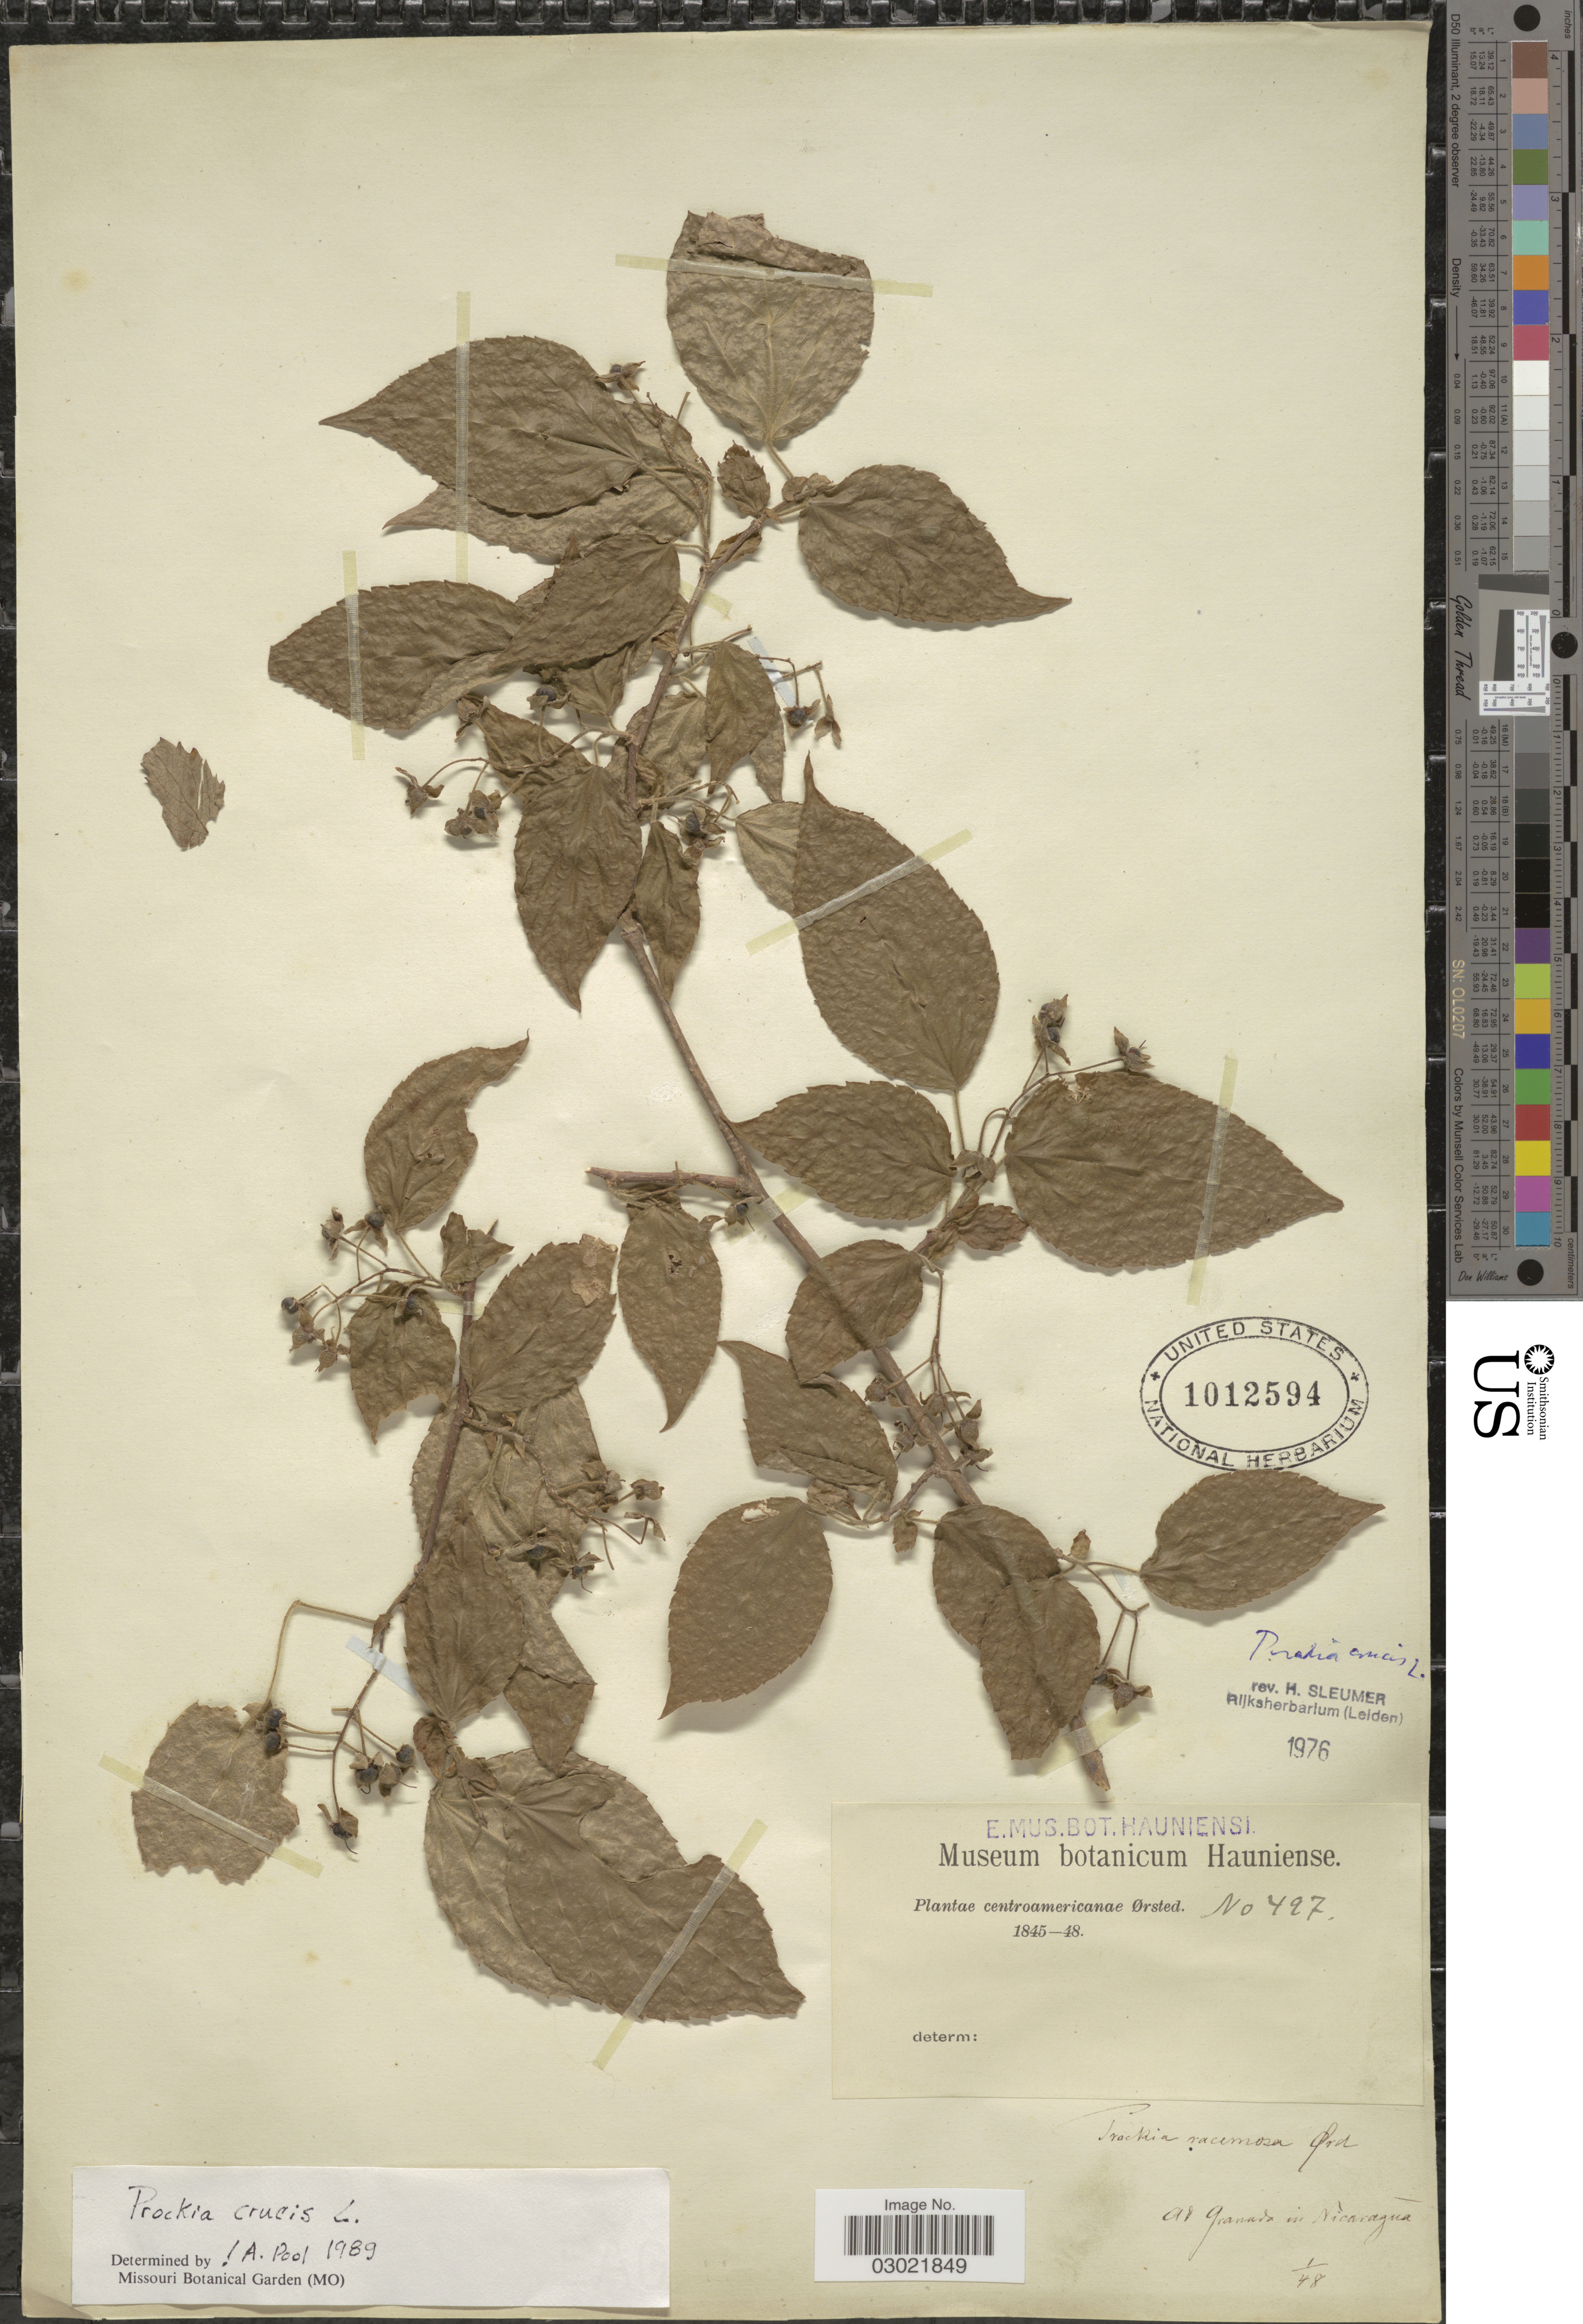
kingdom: Plantae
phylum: Tracheophyta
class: Magnoliopsida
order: Malpighiales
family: Salicaceae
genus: Prockia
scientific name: Prockia crucis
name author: P. Browne ex L.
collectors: Ørsted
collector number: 497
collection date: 1845/1848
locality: Centroamericanae.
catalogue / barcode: US 1012594